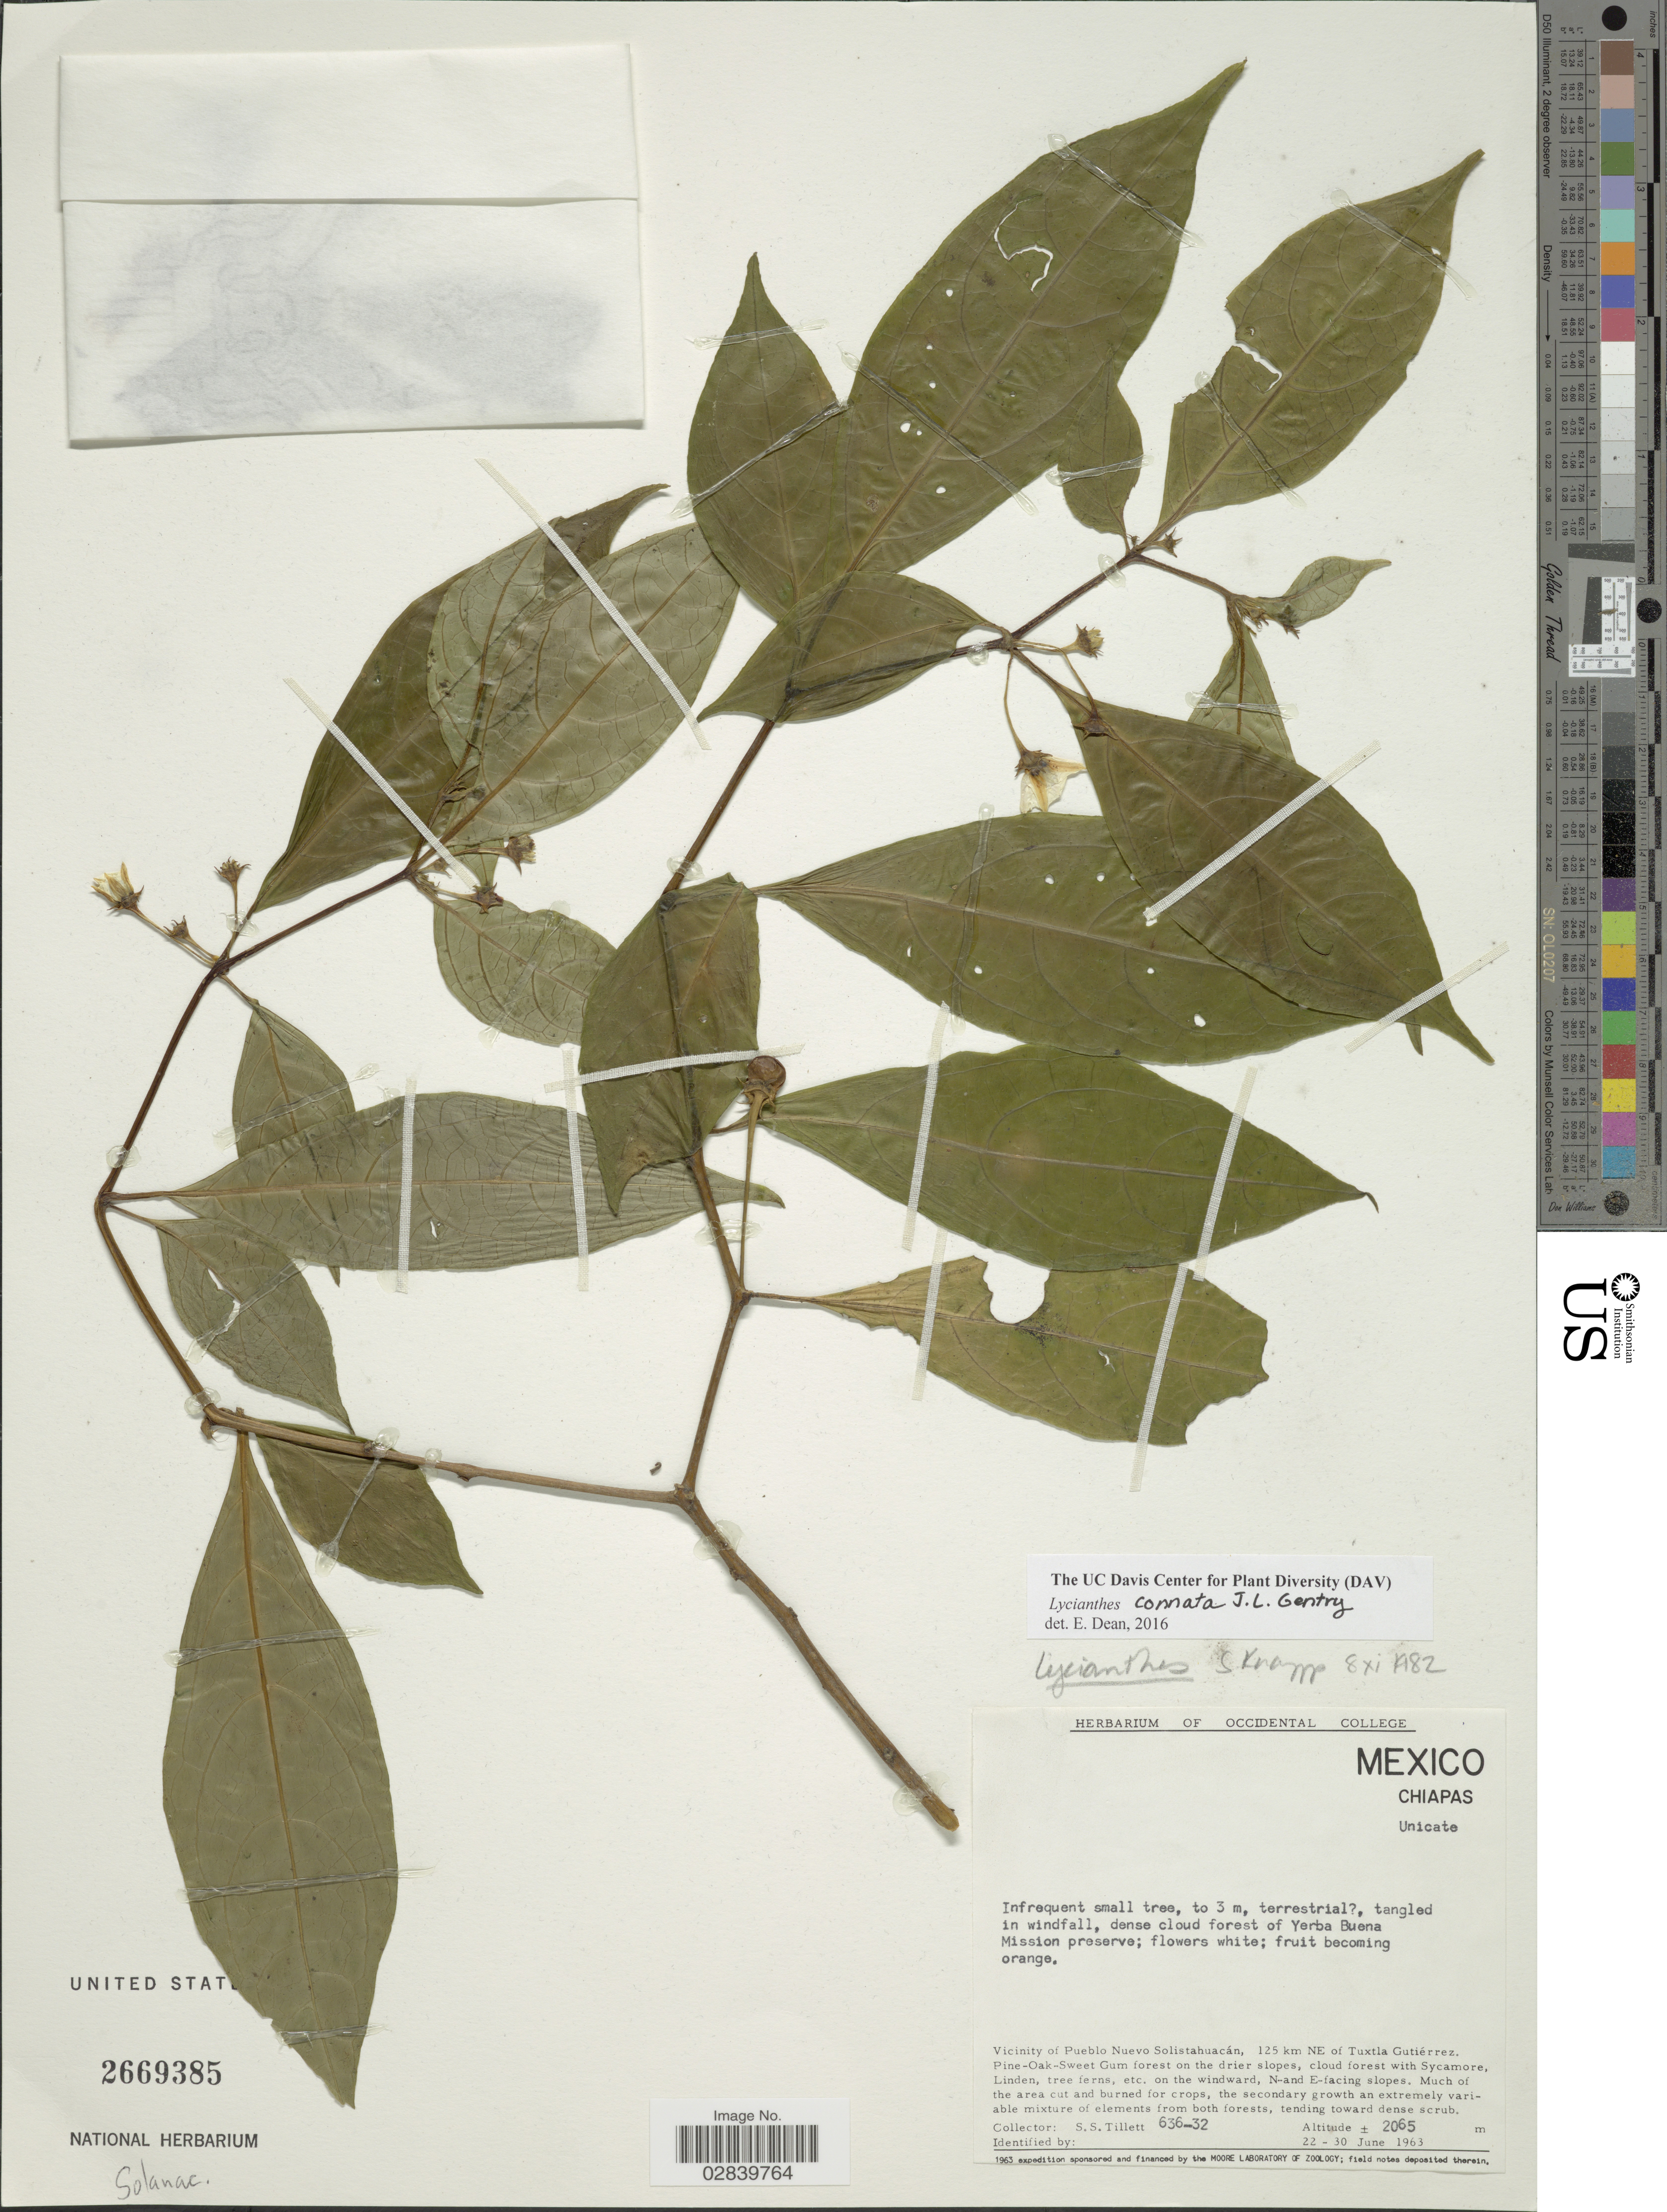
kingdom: Plantae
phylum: Tracheophyta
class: Magnoliopsida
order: Solanales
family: Solanaceae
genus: Lycianthes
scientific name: Lycianthes connata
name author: J.L. Gentry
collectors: S. S. Tillett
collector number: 636-32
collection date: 1963-06-22/1963-06-30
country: Mexico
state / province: Chiapas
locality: Dense cloud forest of Yerba Buena Mission preserve. Vicinity of Pueblo Nuevo Solistahuacán, 125 km NE of Tuxtla Gutiérrez, Pine-Oak-Sweet Gum forest on the drier slopes.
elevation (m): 2065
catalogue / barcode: US 2669385